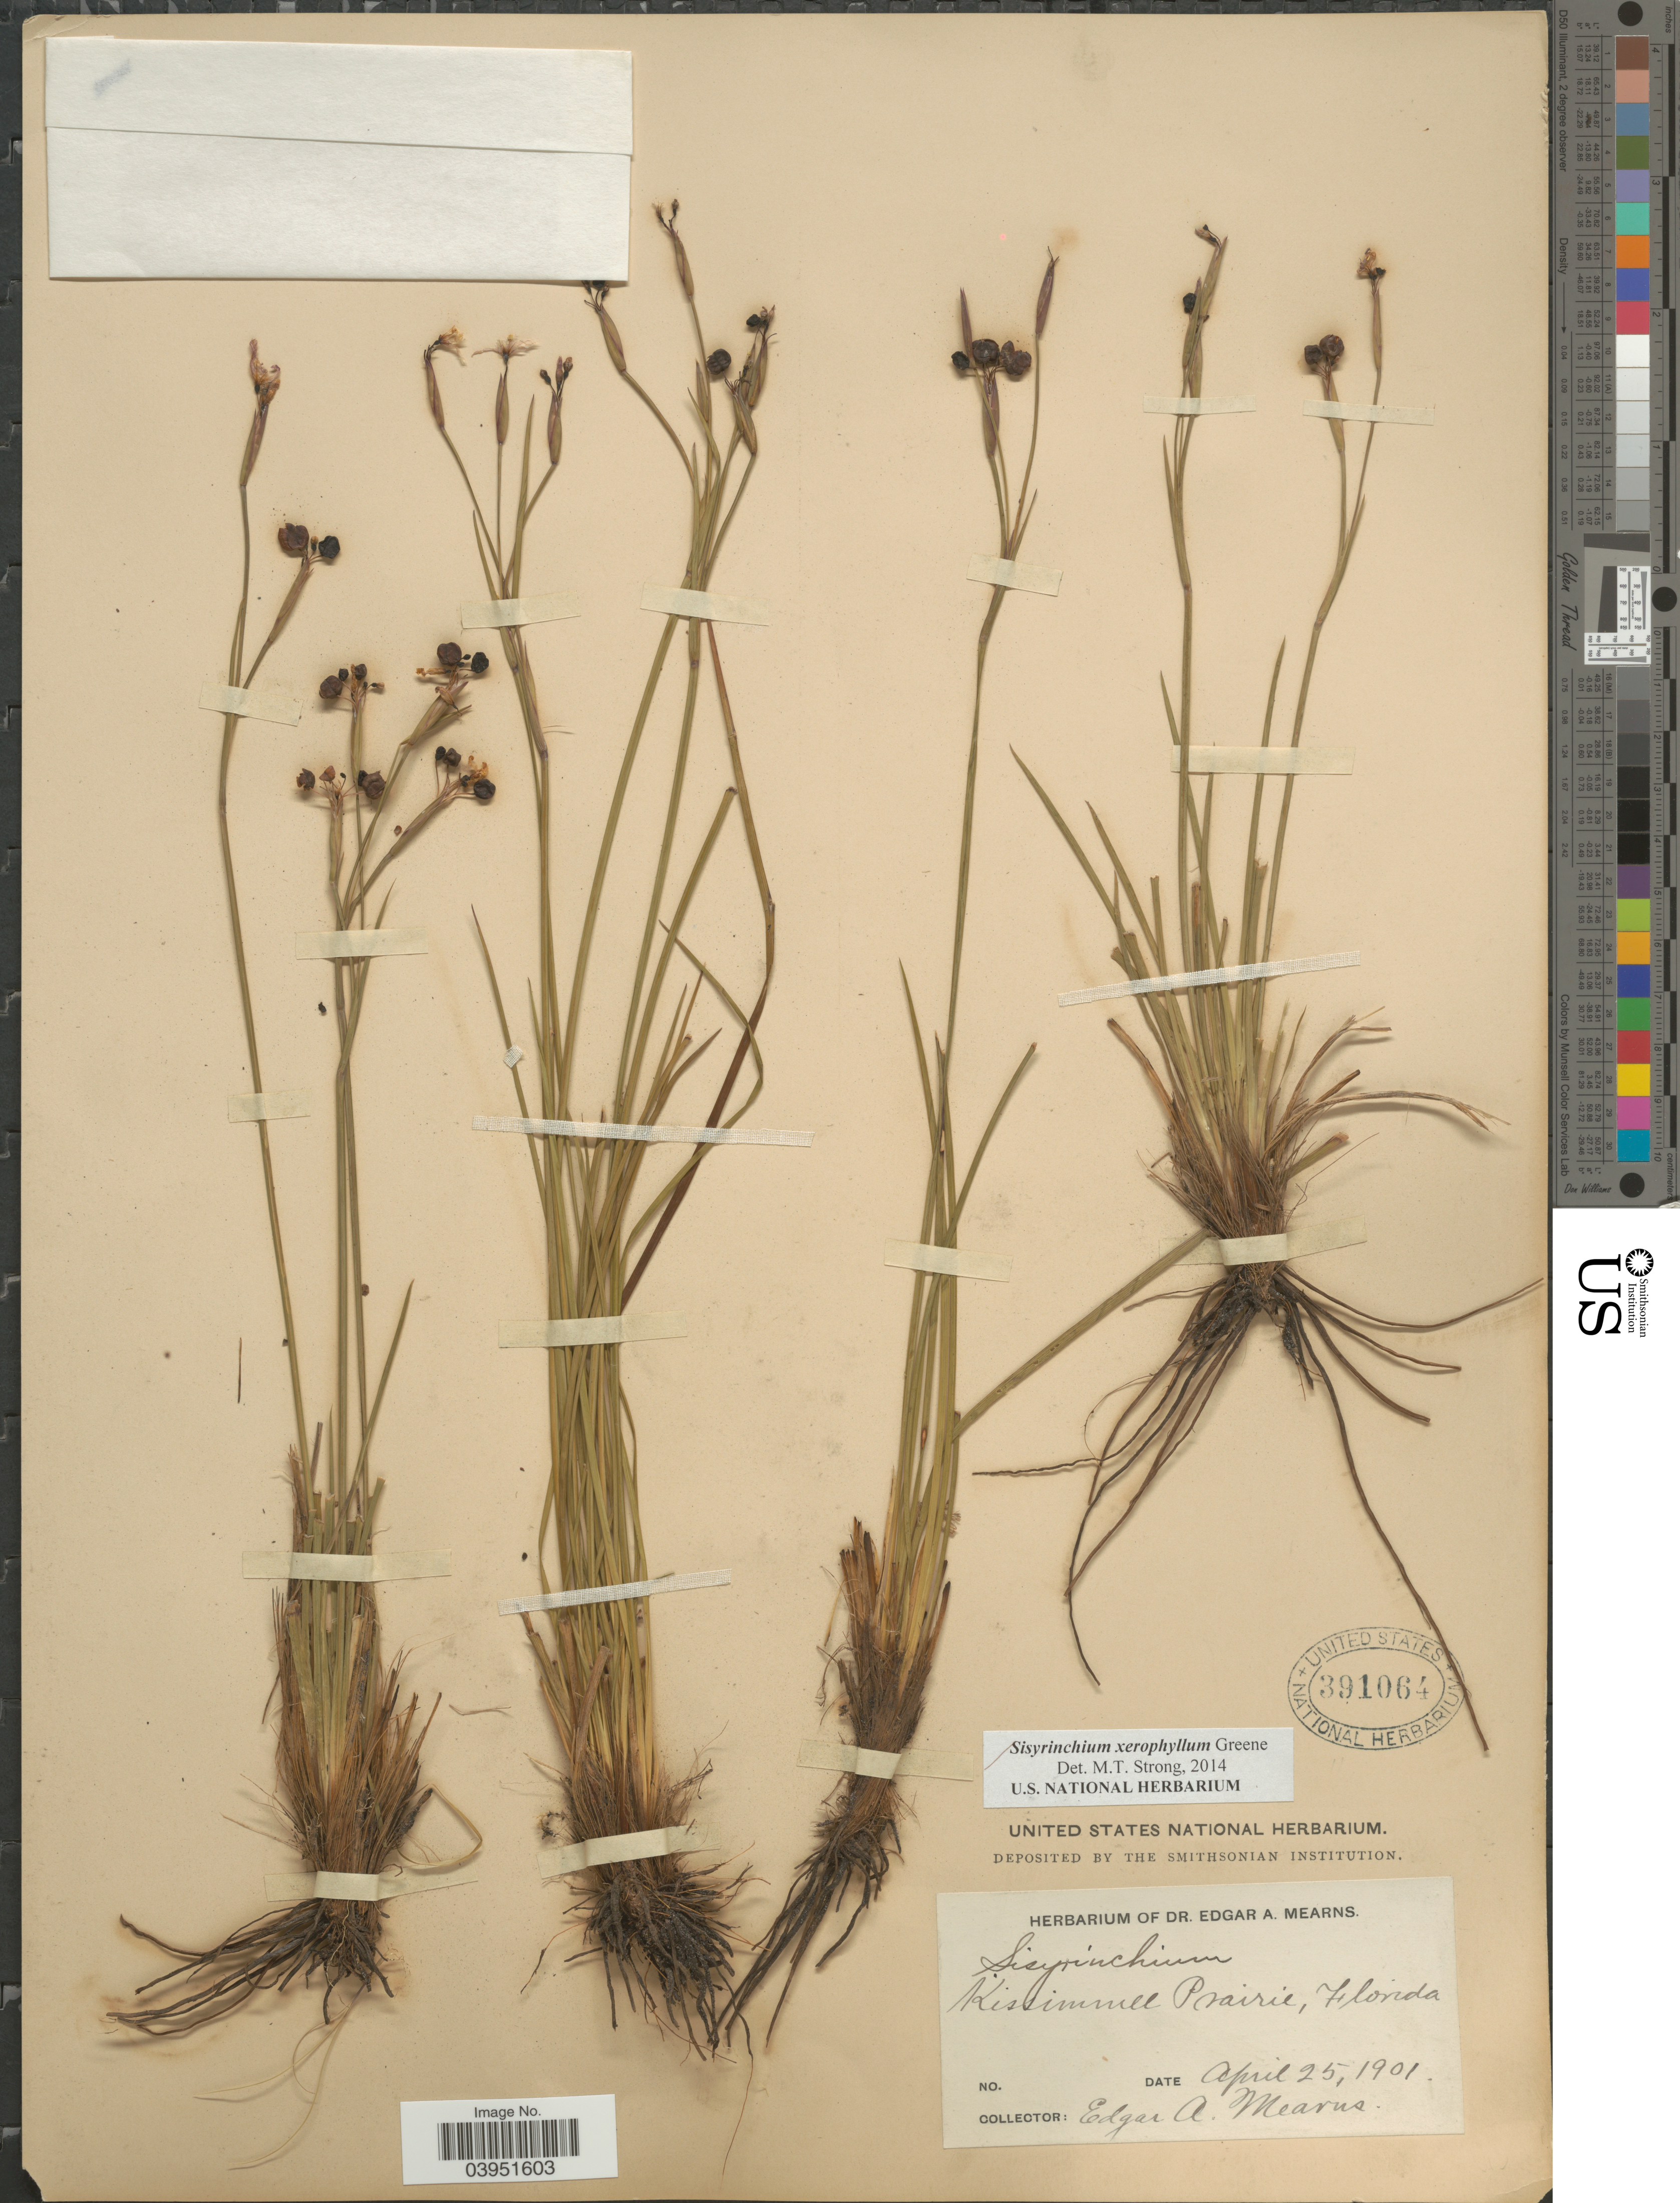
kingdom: Plantae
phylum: Tracheophyta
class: Liliopsida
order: Asparagales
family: Iridaceae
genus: Sisyrinchium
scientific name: Sisyrinchium xerophyllum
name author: Greene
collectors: E. A. Mearns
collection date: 1901-04-25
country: United States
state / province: Florida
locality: Kissimmee Prairie.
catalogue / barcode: US 391064